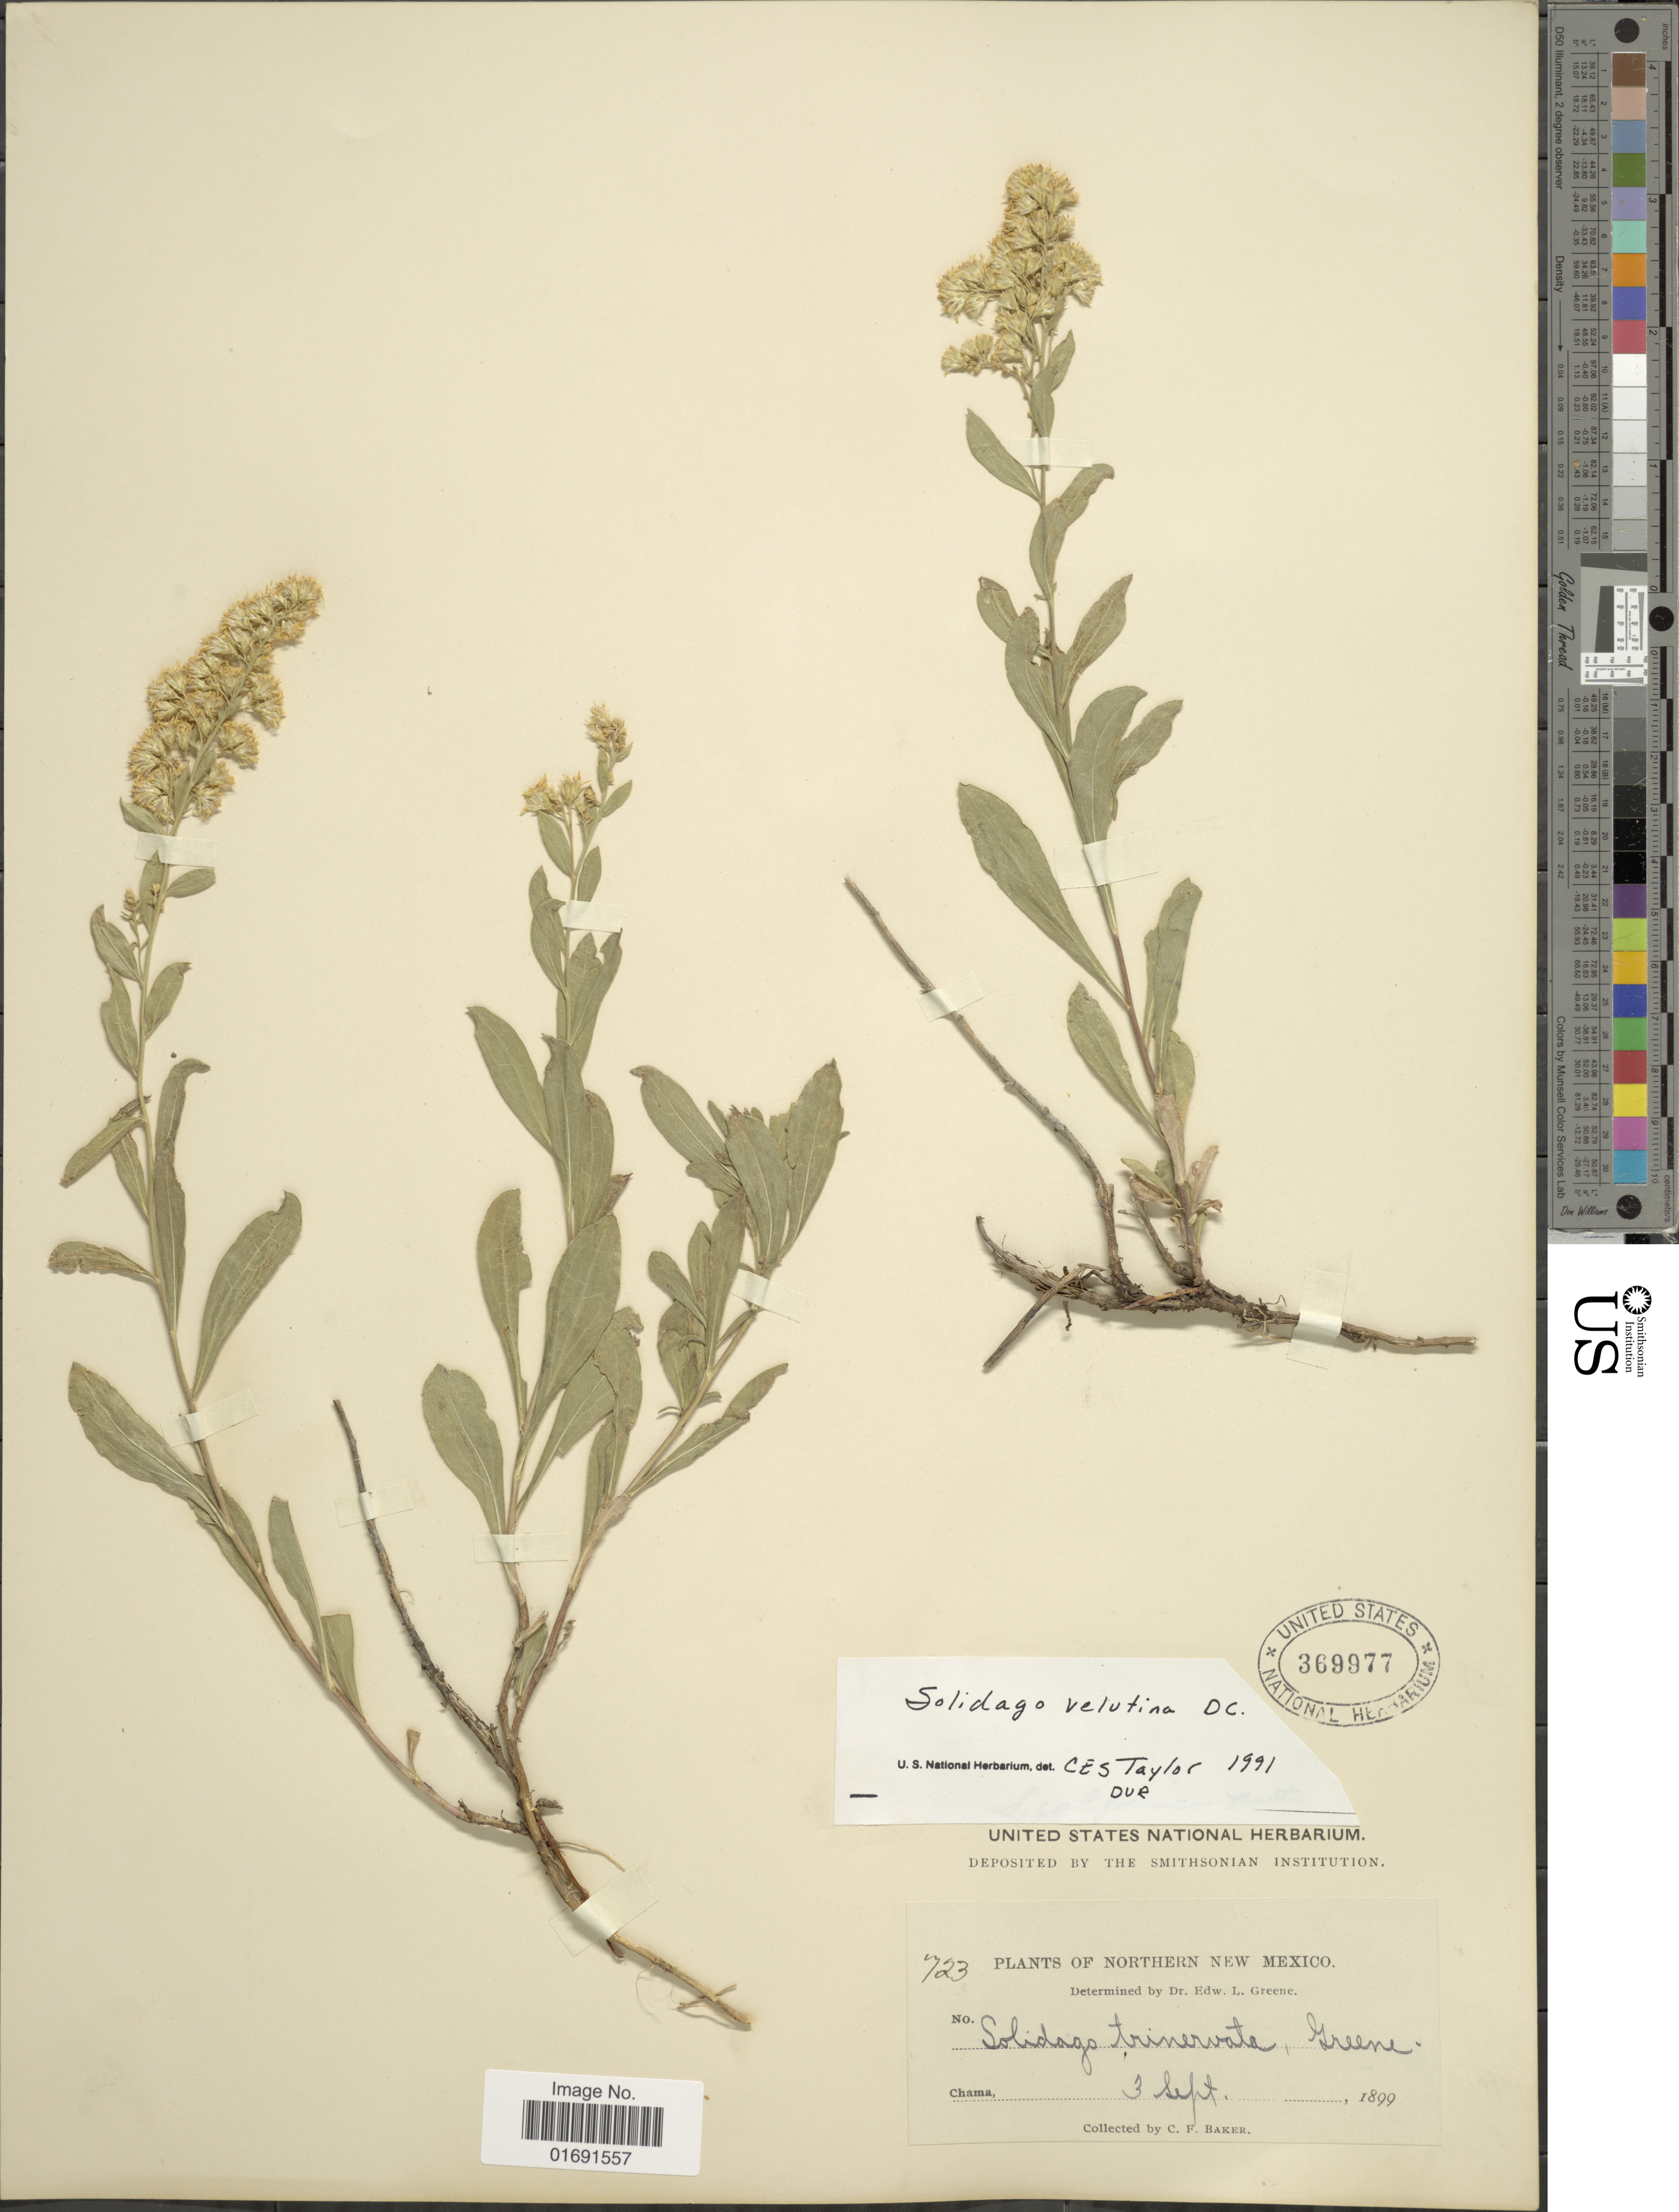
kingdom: Plantae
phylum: Tracheophyta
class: Magnoliopsida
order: Asterales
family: Asteraceae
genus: Solidago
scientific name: Solidago velutina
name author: DC.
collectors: C. F. Baker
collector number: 723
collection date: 1899-09-03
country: United States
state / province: New Mexico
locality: Northern New Mexico, Chama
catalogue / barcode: US 369977